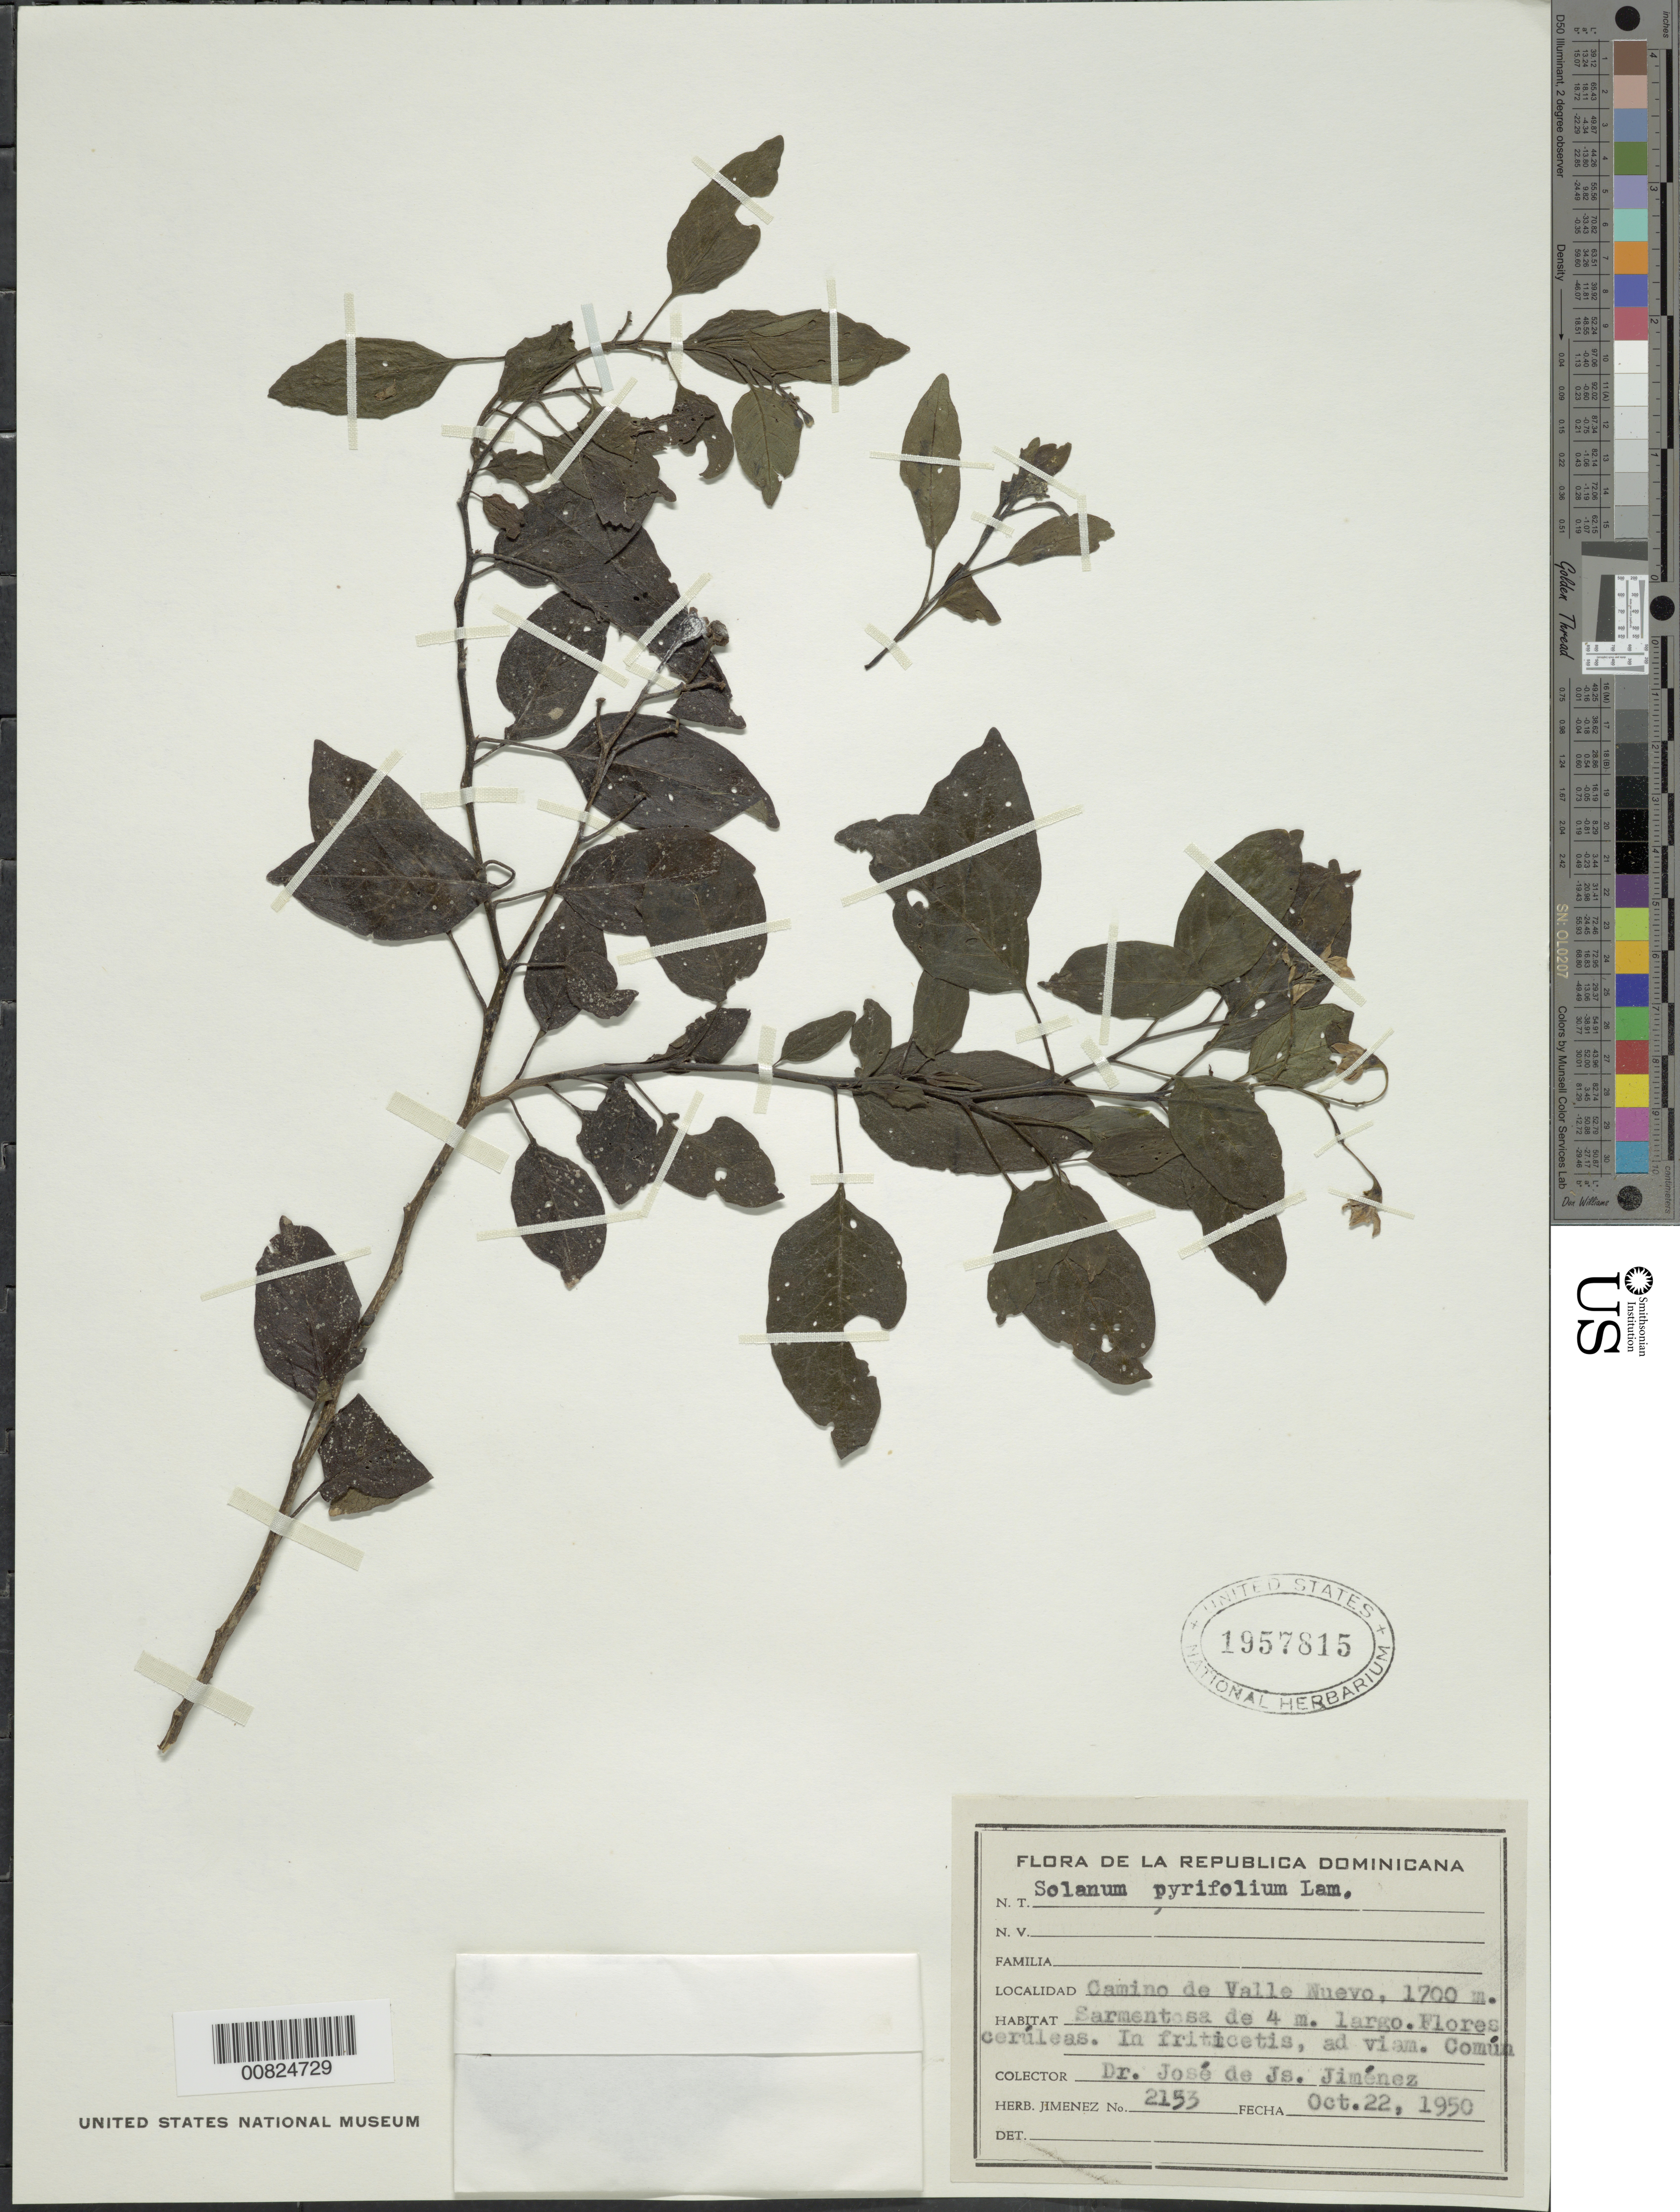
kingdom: Plantae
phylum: Tracheophyta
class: Magnoliopsida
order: Solanales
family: Solanaceae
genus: Solanum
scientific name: Solanum pyrifolium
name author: Lam.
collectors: J. J. Jiménez Almonte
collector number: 2153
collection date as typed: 22 Oct 1950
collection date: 1950-10-22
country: Dominican Republic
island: Hispaniola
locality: Camino de Valle Nuevo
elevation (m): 1700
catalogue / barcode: US 1957815